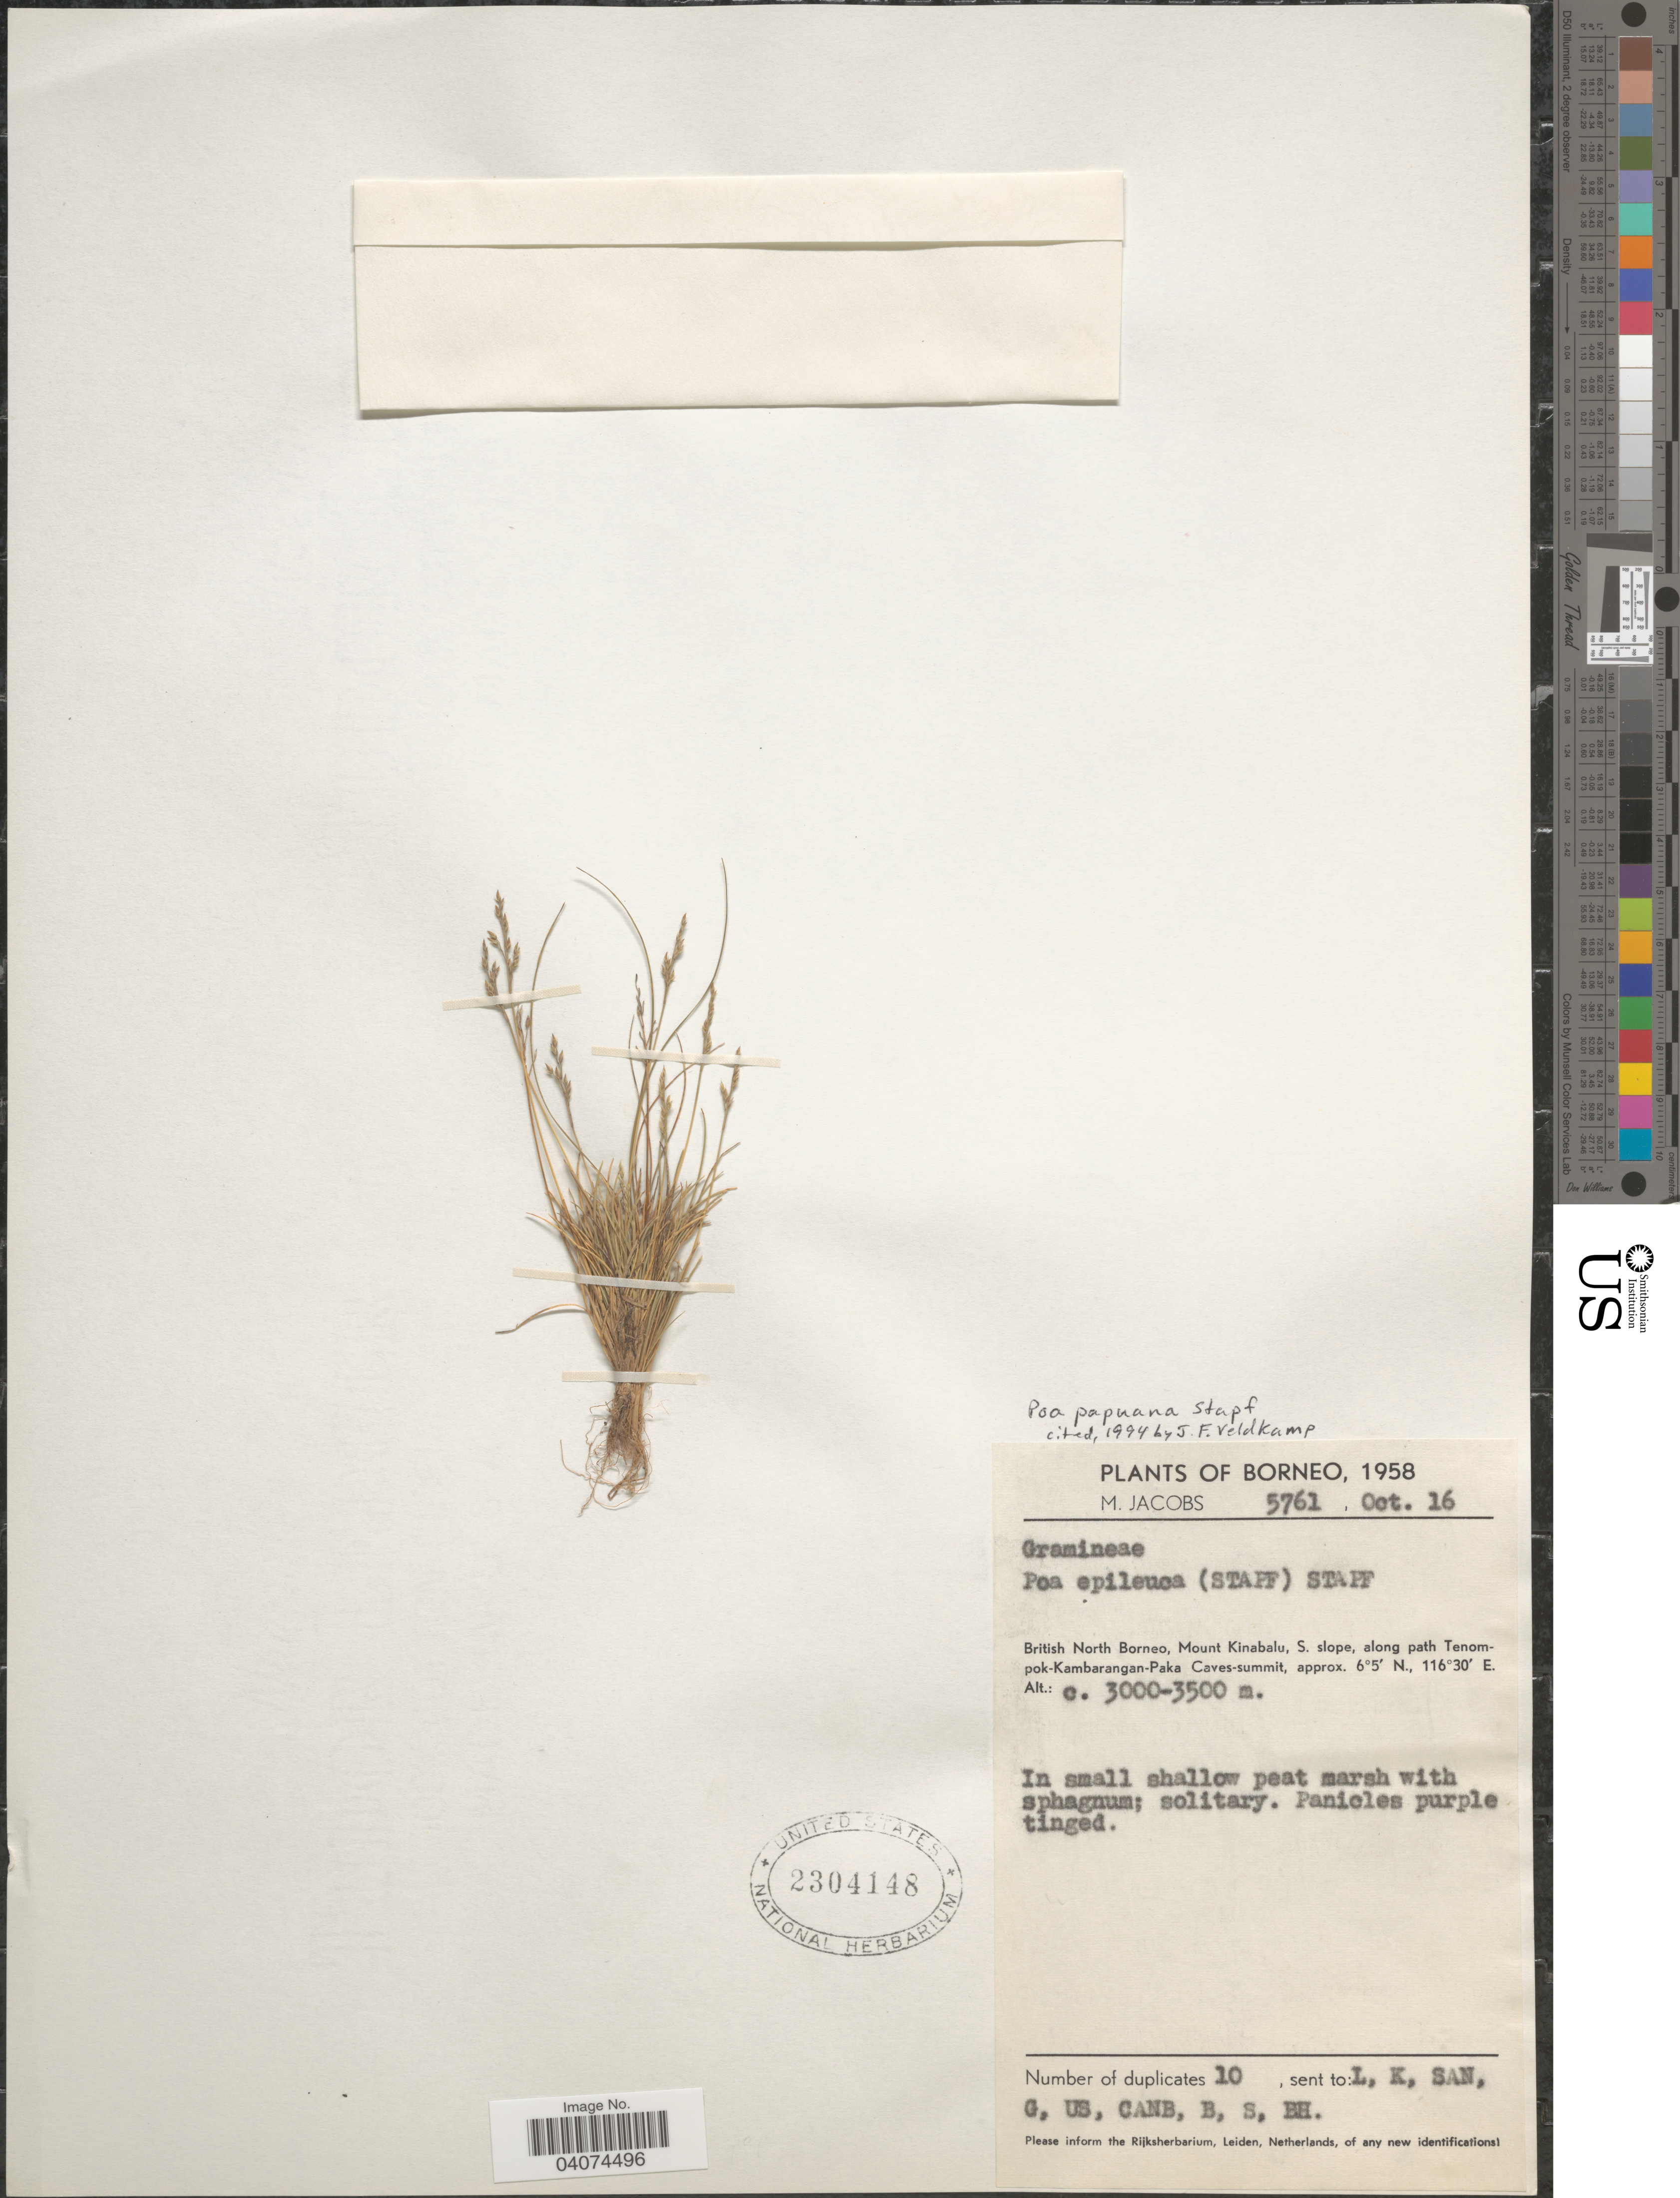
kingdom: Plantae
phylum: Tracheophyta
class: Liliopsida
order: Poales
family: Poaceae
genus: Poa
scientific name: Poa papuana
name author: Stapf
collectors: M. Jacobs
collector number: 5761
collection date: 1958-10-16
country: Malaysia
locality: Borneo. British North Borneo, Mount Kinabalu, S. slope, along path Tenompok-Kambarangan-Paka Caves-summit.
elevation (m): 3000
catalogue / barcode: US 2304148